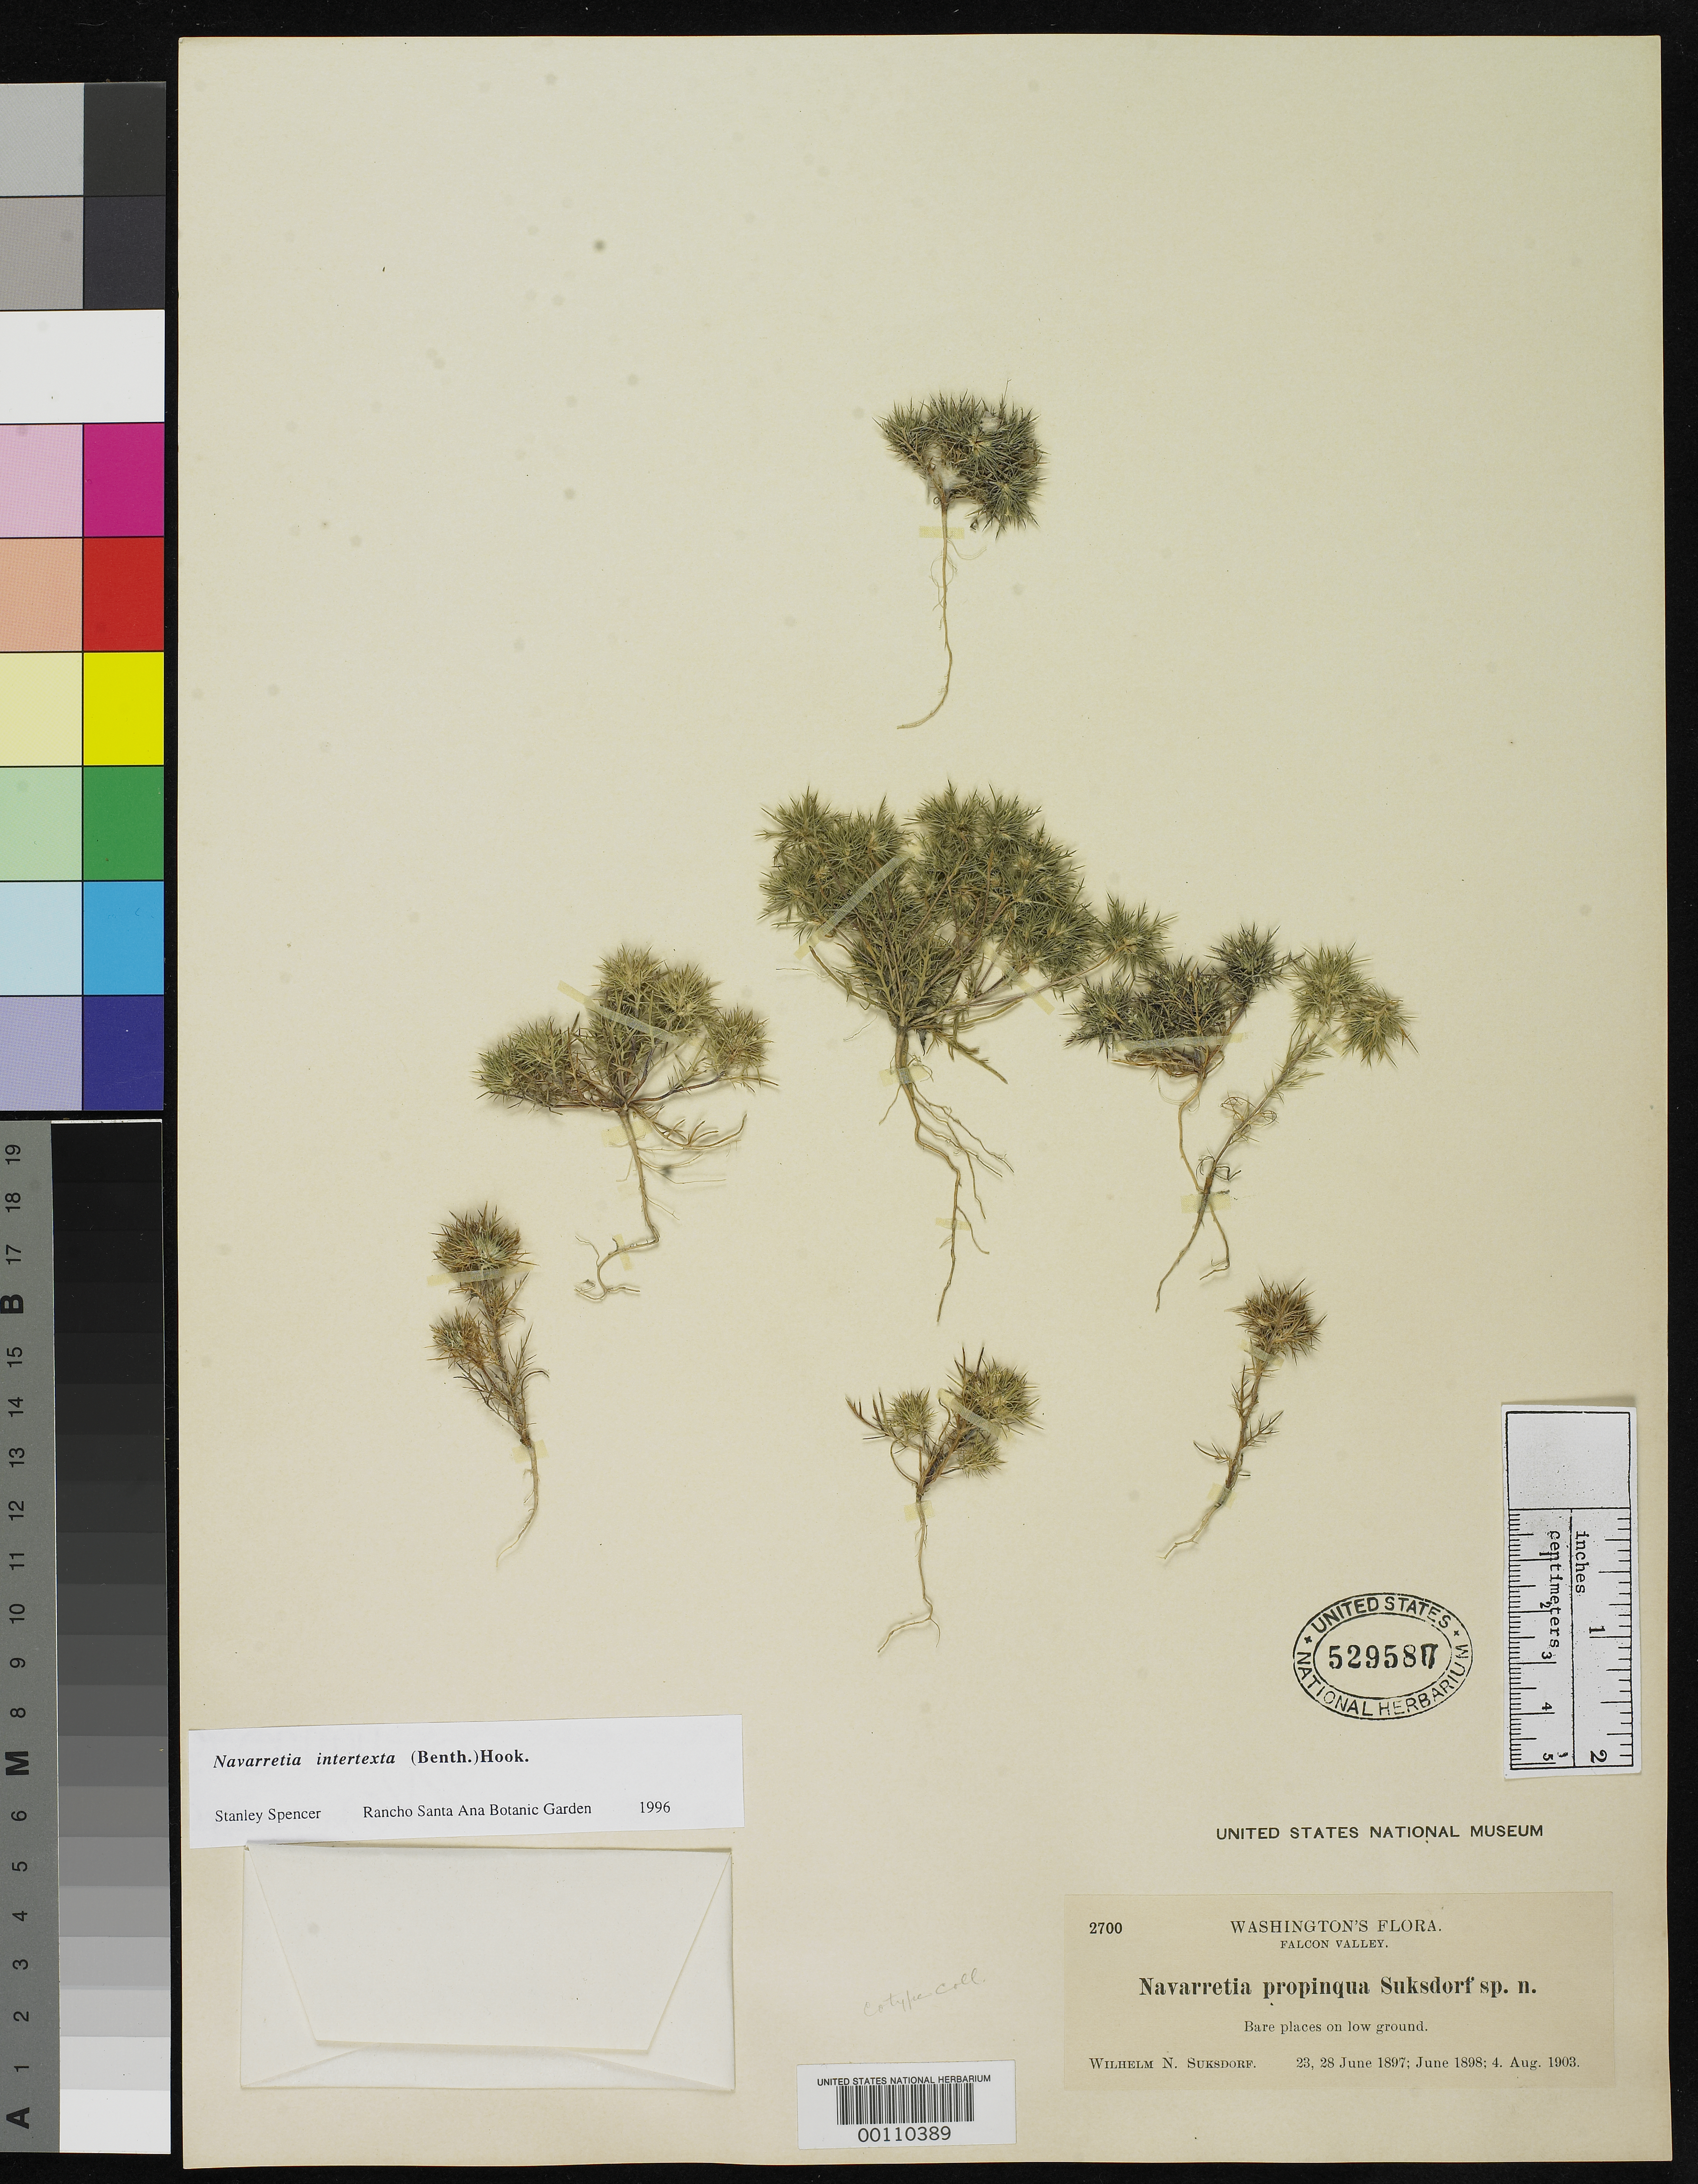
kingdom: Plantae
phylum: Tracheophyta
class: Magnoliopsida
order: Ericales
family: Polemoniaceae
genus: Navarretia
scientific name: Navarretia propinqua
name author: Suksd.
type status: Isosyntype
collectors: W. N. Suksdorf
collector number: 2700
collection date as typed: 23 Jun 1897 to 04 Aug 1903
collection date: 1897-06-23/1903-08-04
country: United States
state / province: Washington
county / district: Klickitat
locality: Falcon Valley.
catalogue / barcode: US 529587